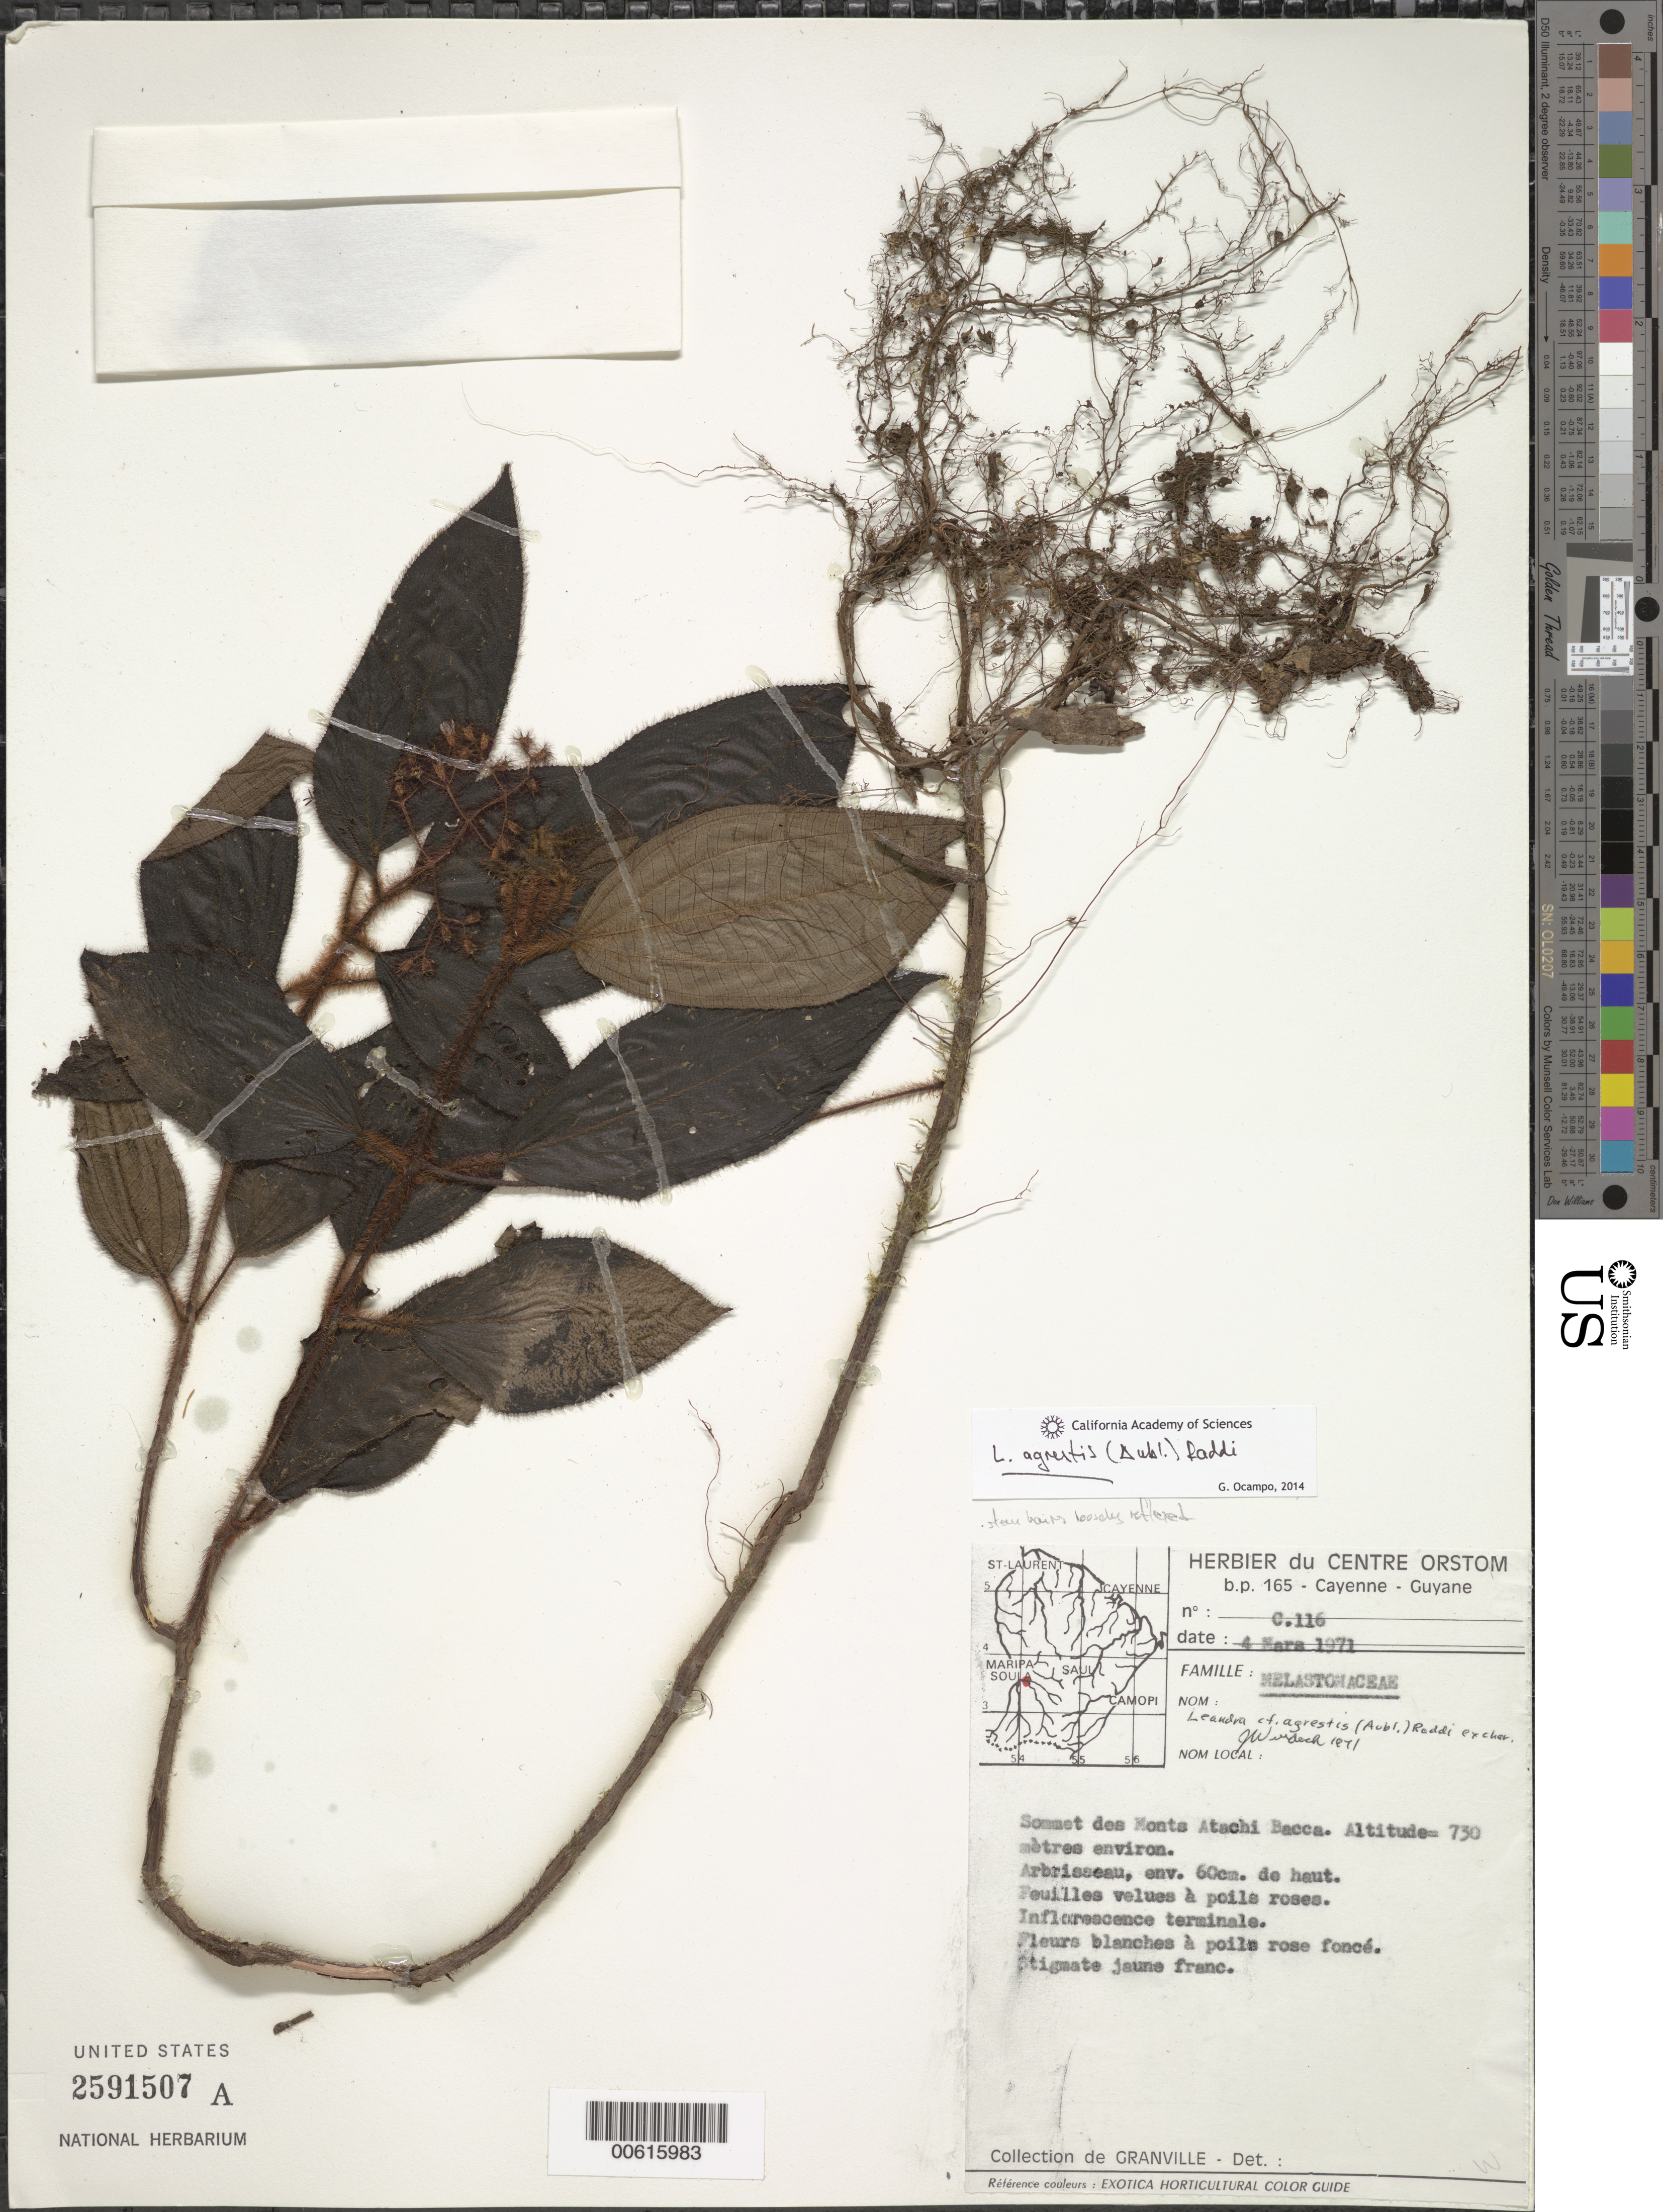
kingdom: Plantae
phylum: Tracheophyta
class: Magnoliopsida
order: Myrtales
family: Melastomataceae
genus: Leandra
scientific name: Leandra agrestis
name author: (Aubl.) Raddi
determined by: Wurdack, John J., (US), US (UNITED STATES)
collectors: J.-J. de Granville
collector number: C 116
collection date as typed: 4-Mar-71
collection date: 1971-03-04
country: French Guiana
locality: Monts Atachi Bacca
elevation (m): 730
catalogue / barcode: US 2591507A